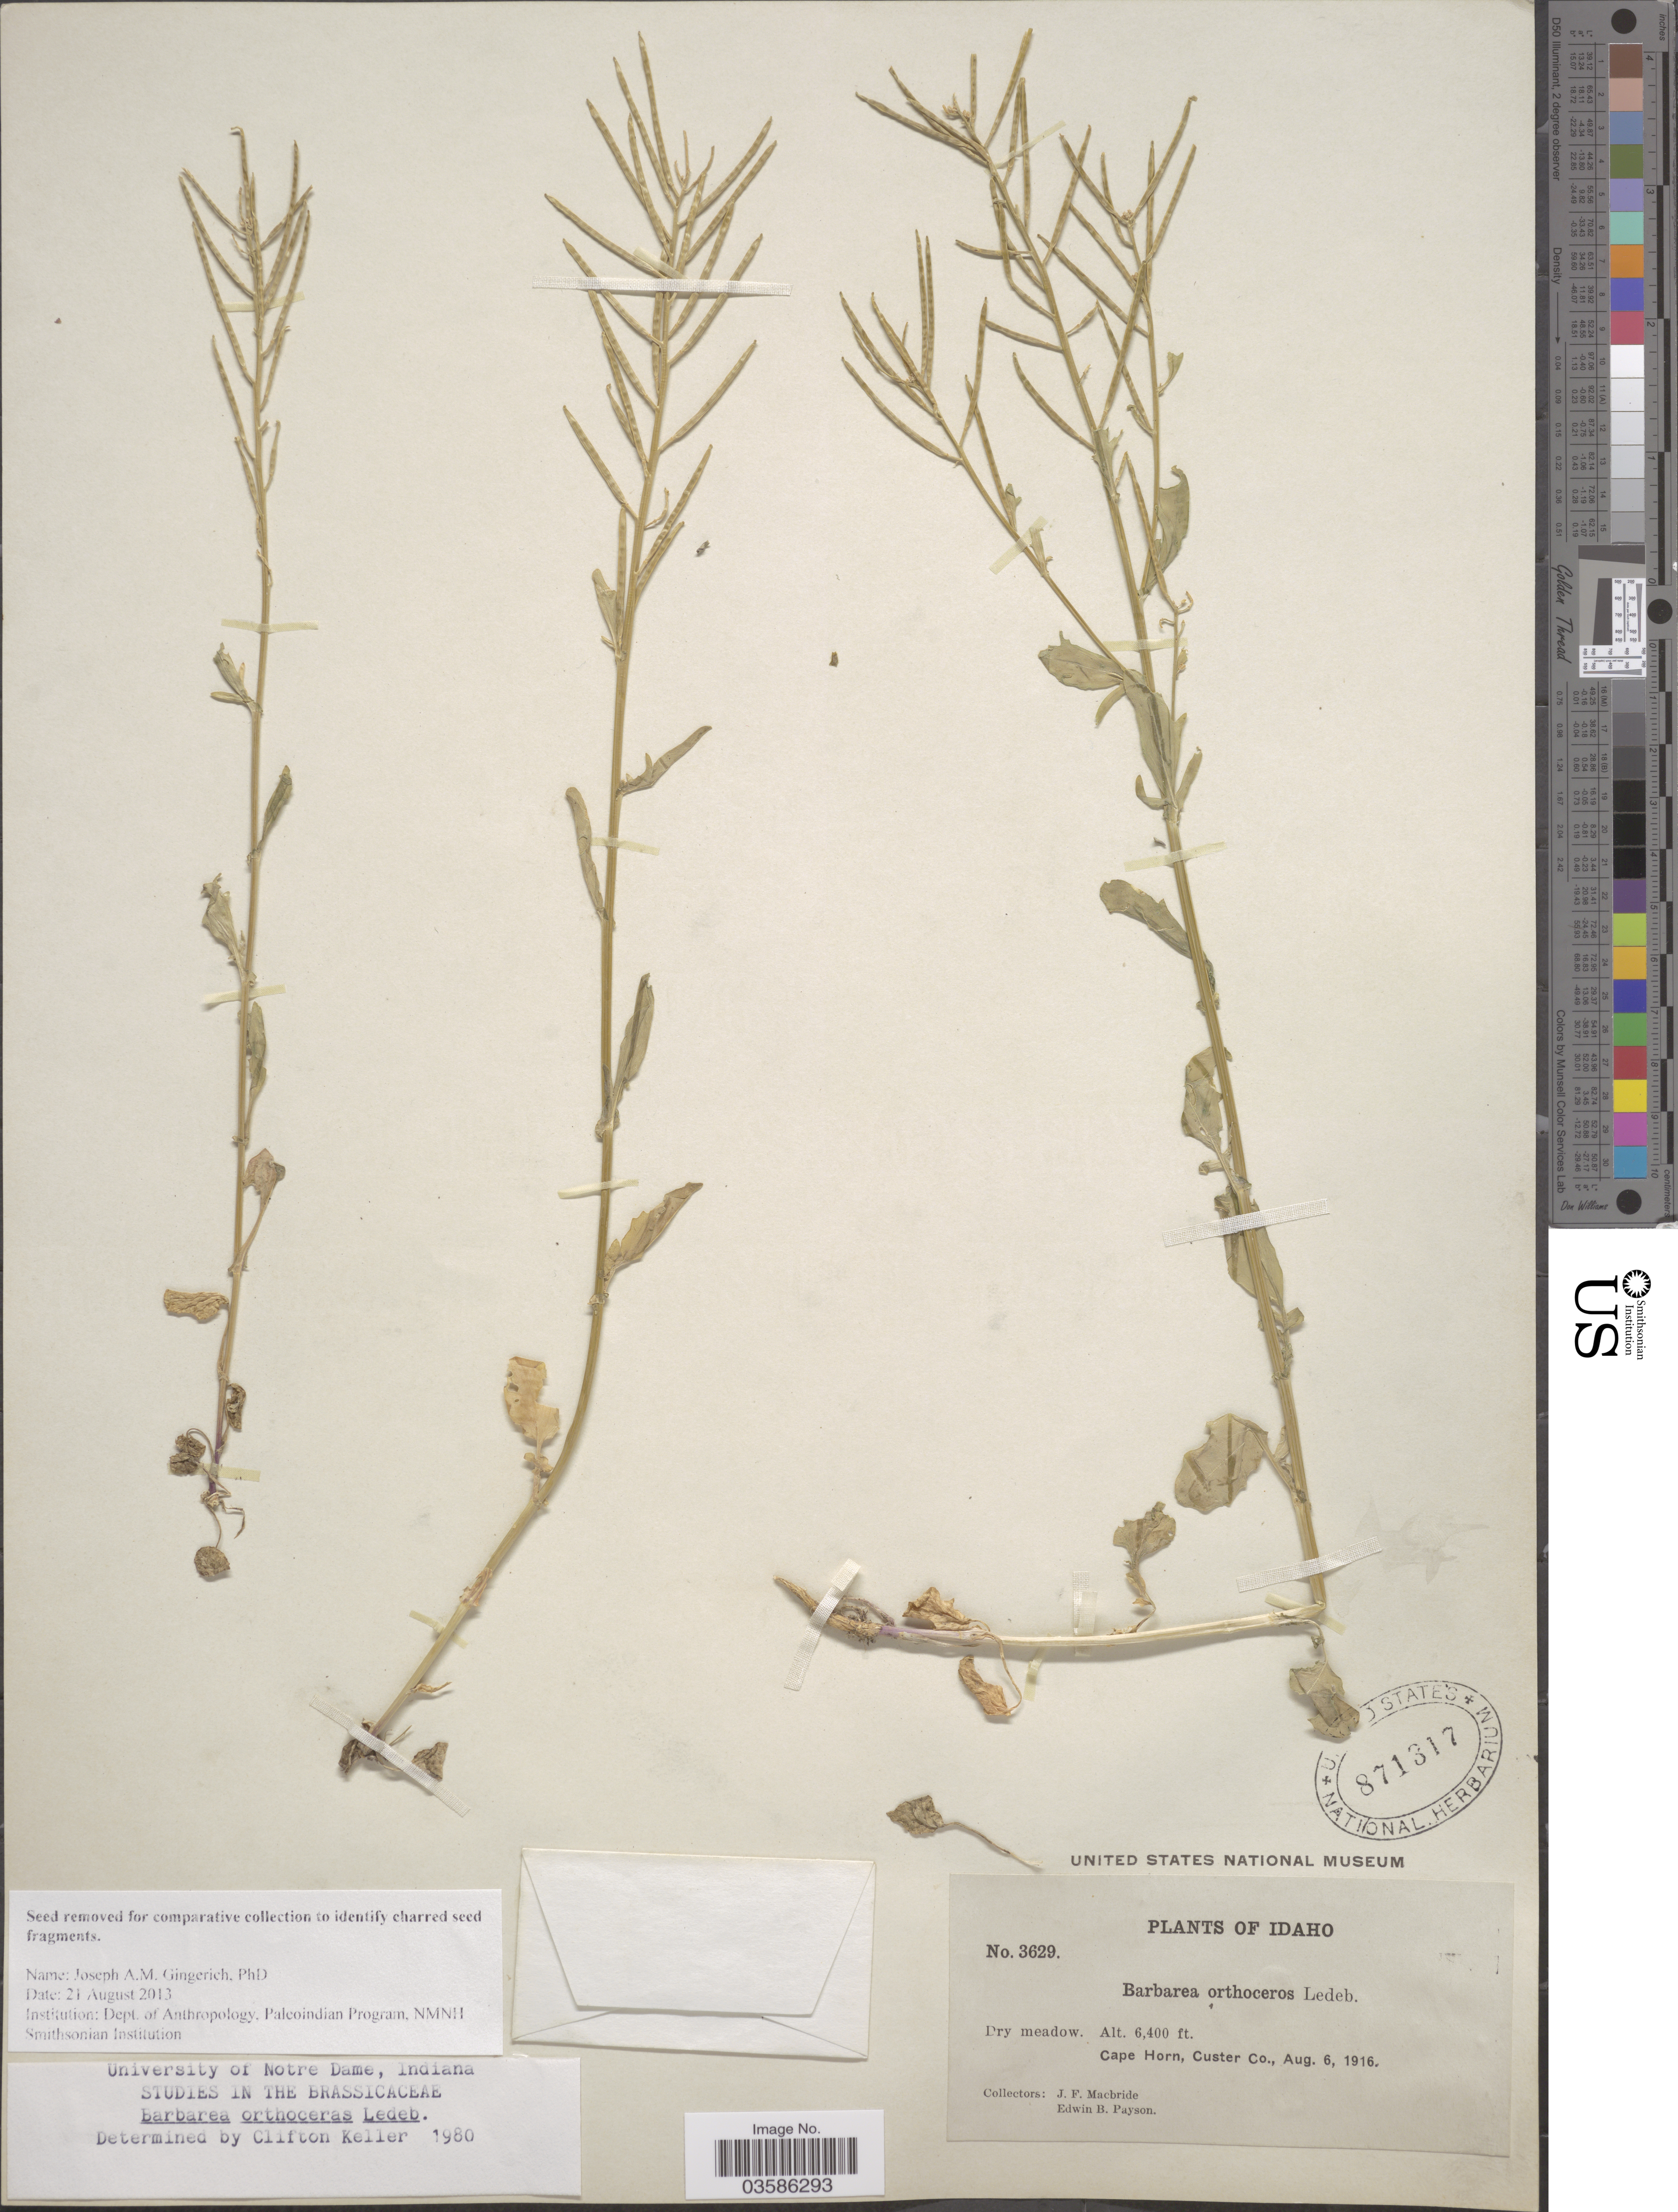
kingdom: Plantae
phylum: Tracheophyta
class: Magnoliopsida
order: Brassicales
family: Brassicaceae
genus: Barbarea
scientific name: Barbarea orthoceras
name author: Ledeb.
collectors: J. F. Macbride & E. B. Payson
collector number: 3629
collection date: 1916-08-06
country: United States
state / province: Idaho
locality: Cape Horn, Custer Co.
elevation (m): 1951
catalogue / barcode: US 871317